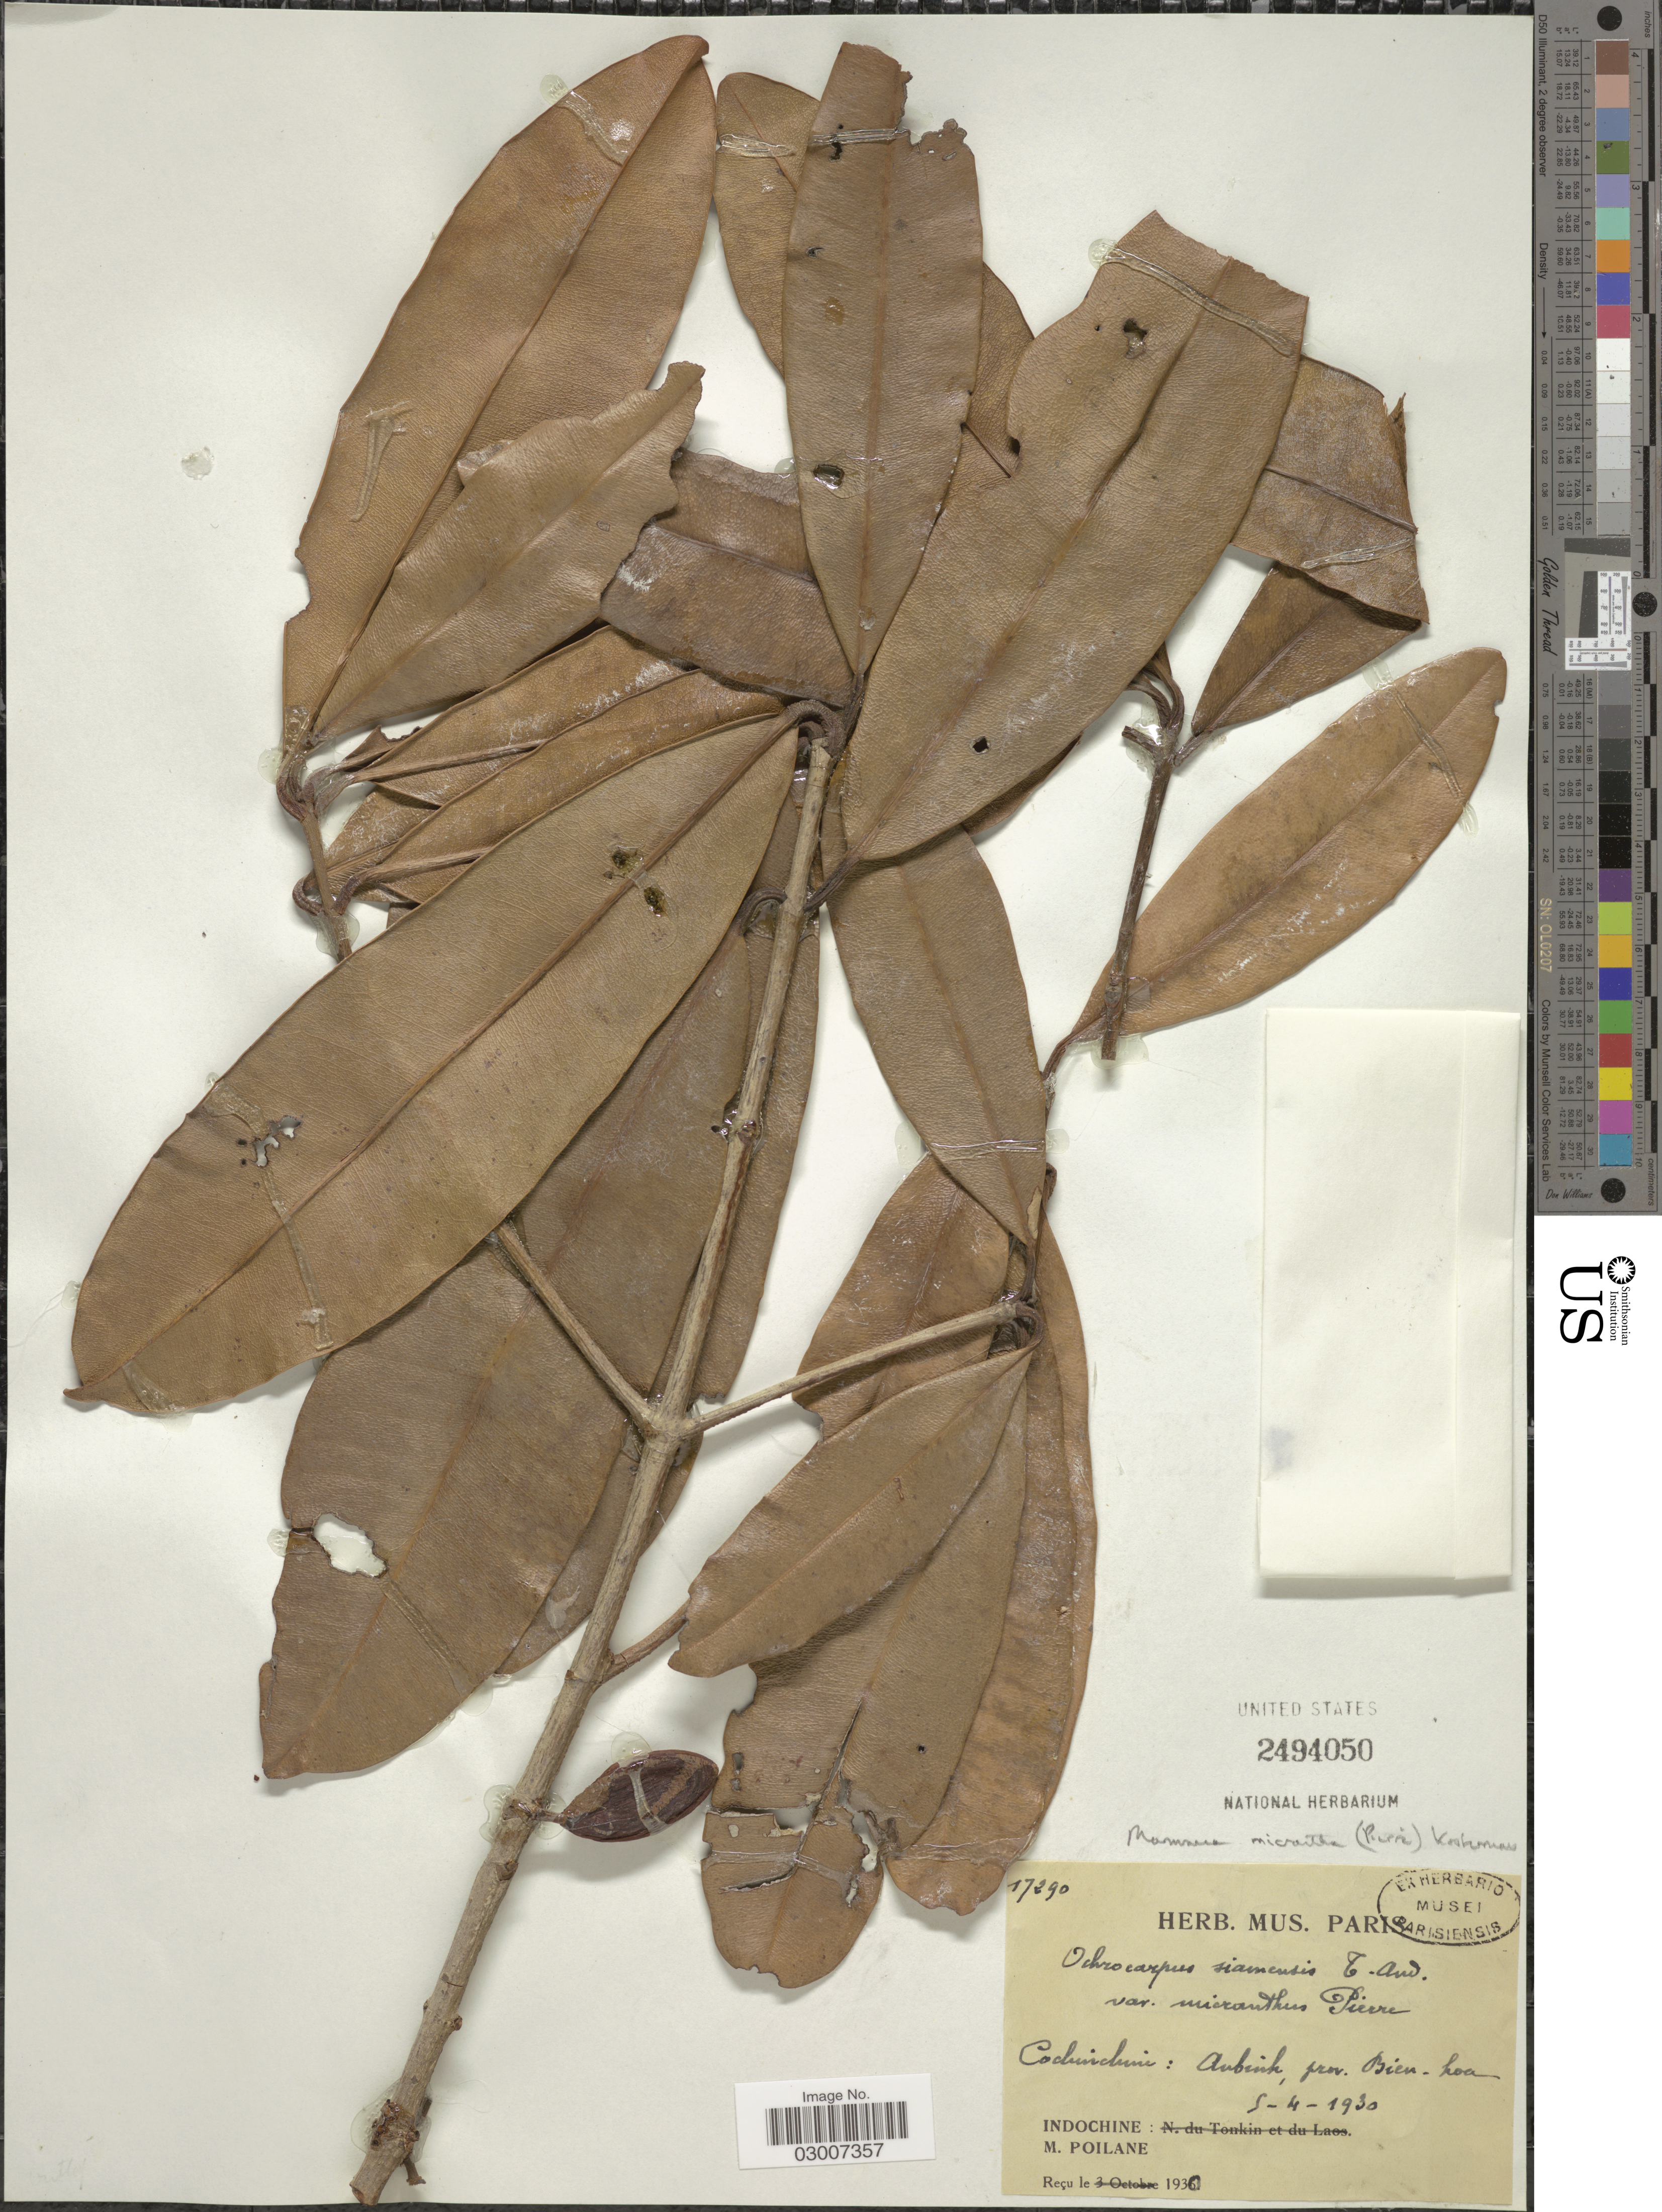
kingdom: Plantae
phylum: Tracheophyta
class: Magnoliopsida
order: Malpighiales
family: Calophyllaceae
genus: Mammea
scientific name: Mammea micrantha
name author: (Pierre) Kosterm.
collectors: M. Poilane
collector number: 17290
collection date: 1930-04-05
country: Vietnam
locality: Cochinchine: Aubinh, prov. Bien hoa.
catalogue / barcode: US 2494050